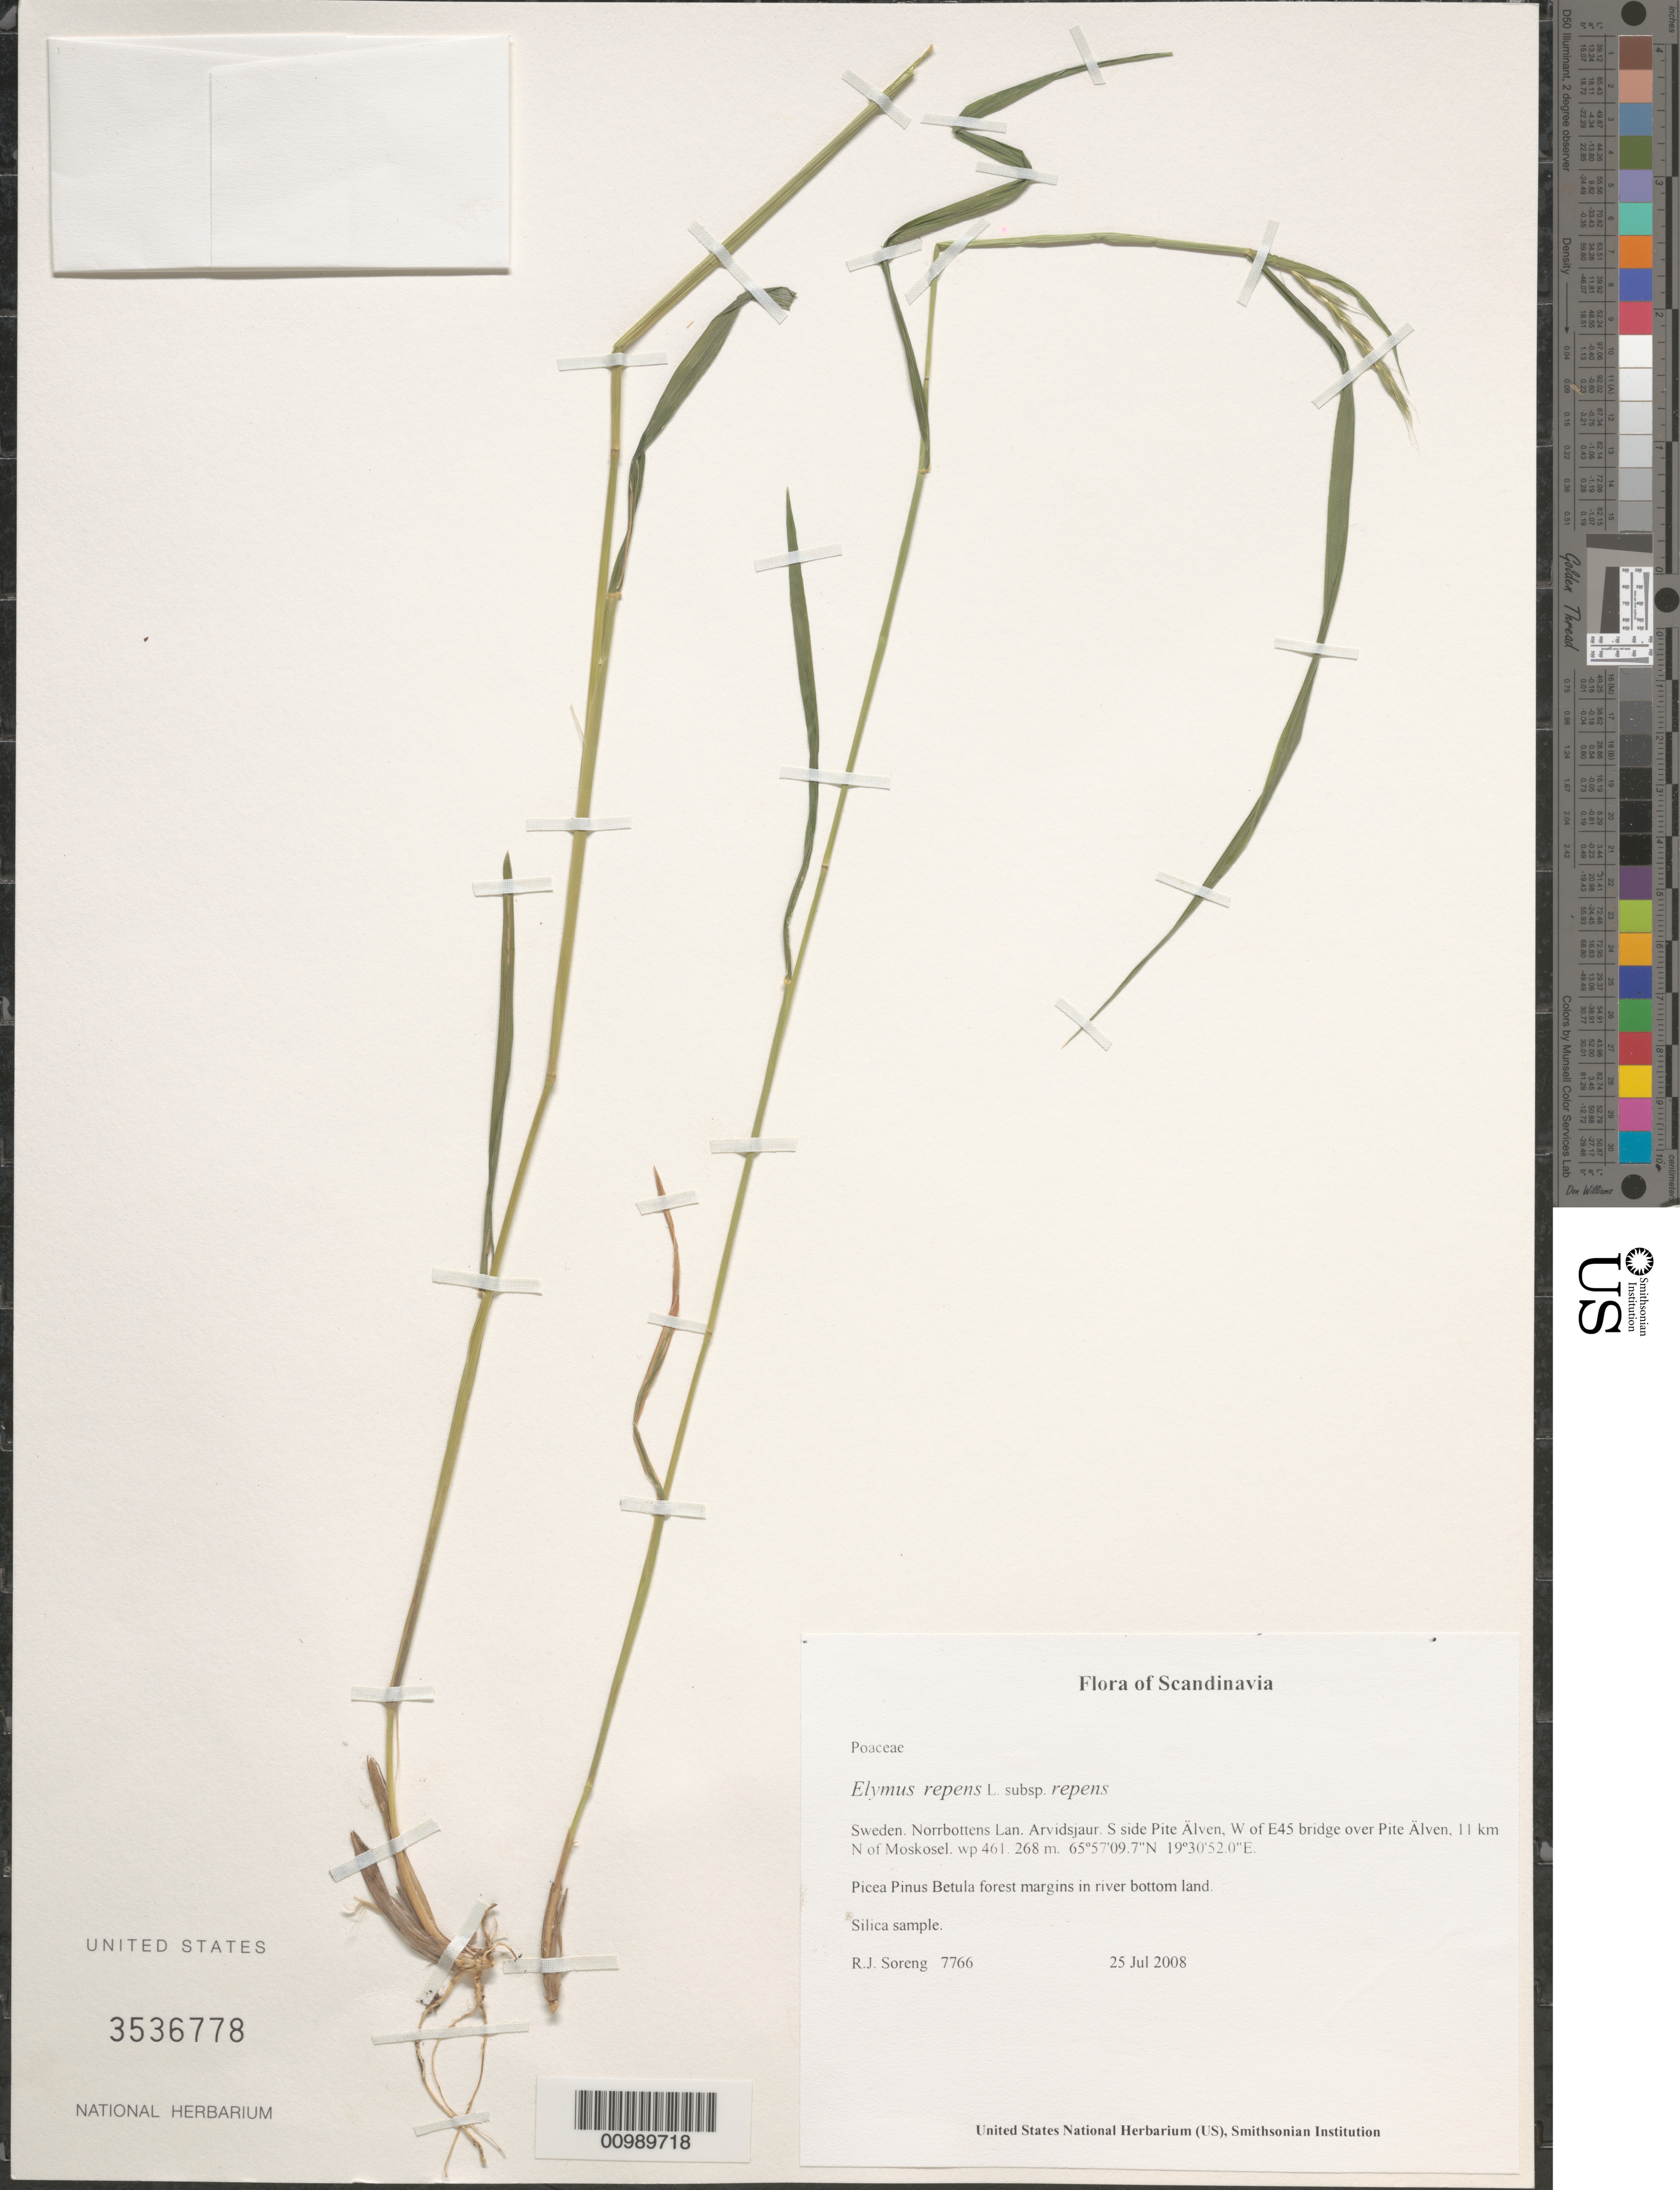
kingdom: Plantae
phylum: Tracheophyta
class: Liliopsida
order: Poales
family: Poaceae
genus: Elymus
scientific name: Elymus repens subsp. repens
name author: (L.) Gould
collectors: R. J. Soreng & N. L. Soreng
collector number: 7766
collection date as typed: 25 Jul 2008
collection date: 2008-07-25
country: Sweden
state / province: Norrbotten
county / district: Arvidsjaur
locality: S side Pite Älven, W of E45 bridge over Pite Älven, 11 km N of Moskosel.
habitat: Picea Pinus Betula forest margins in river bottom land.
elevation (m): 268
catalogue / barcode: US 3536778